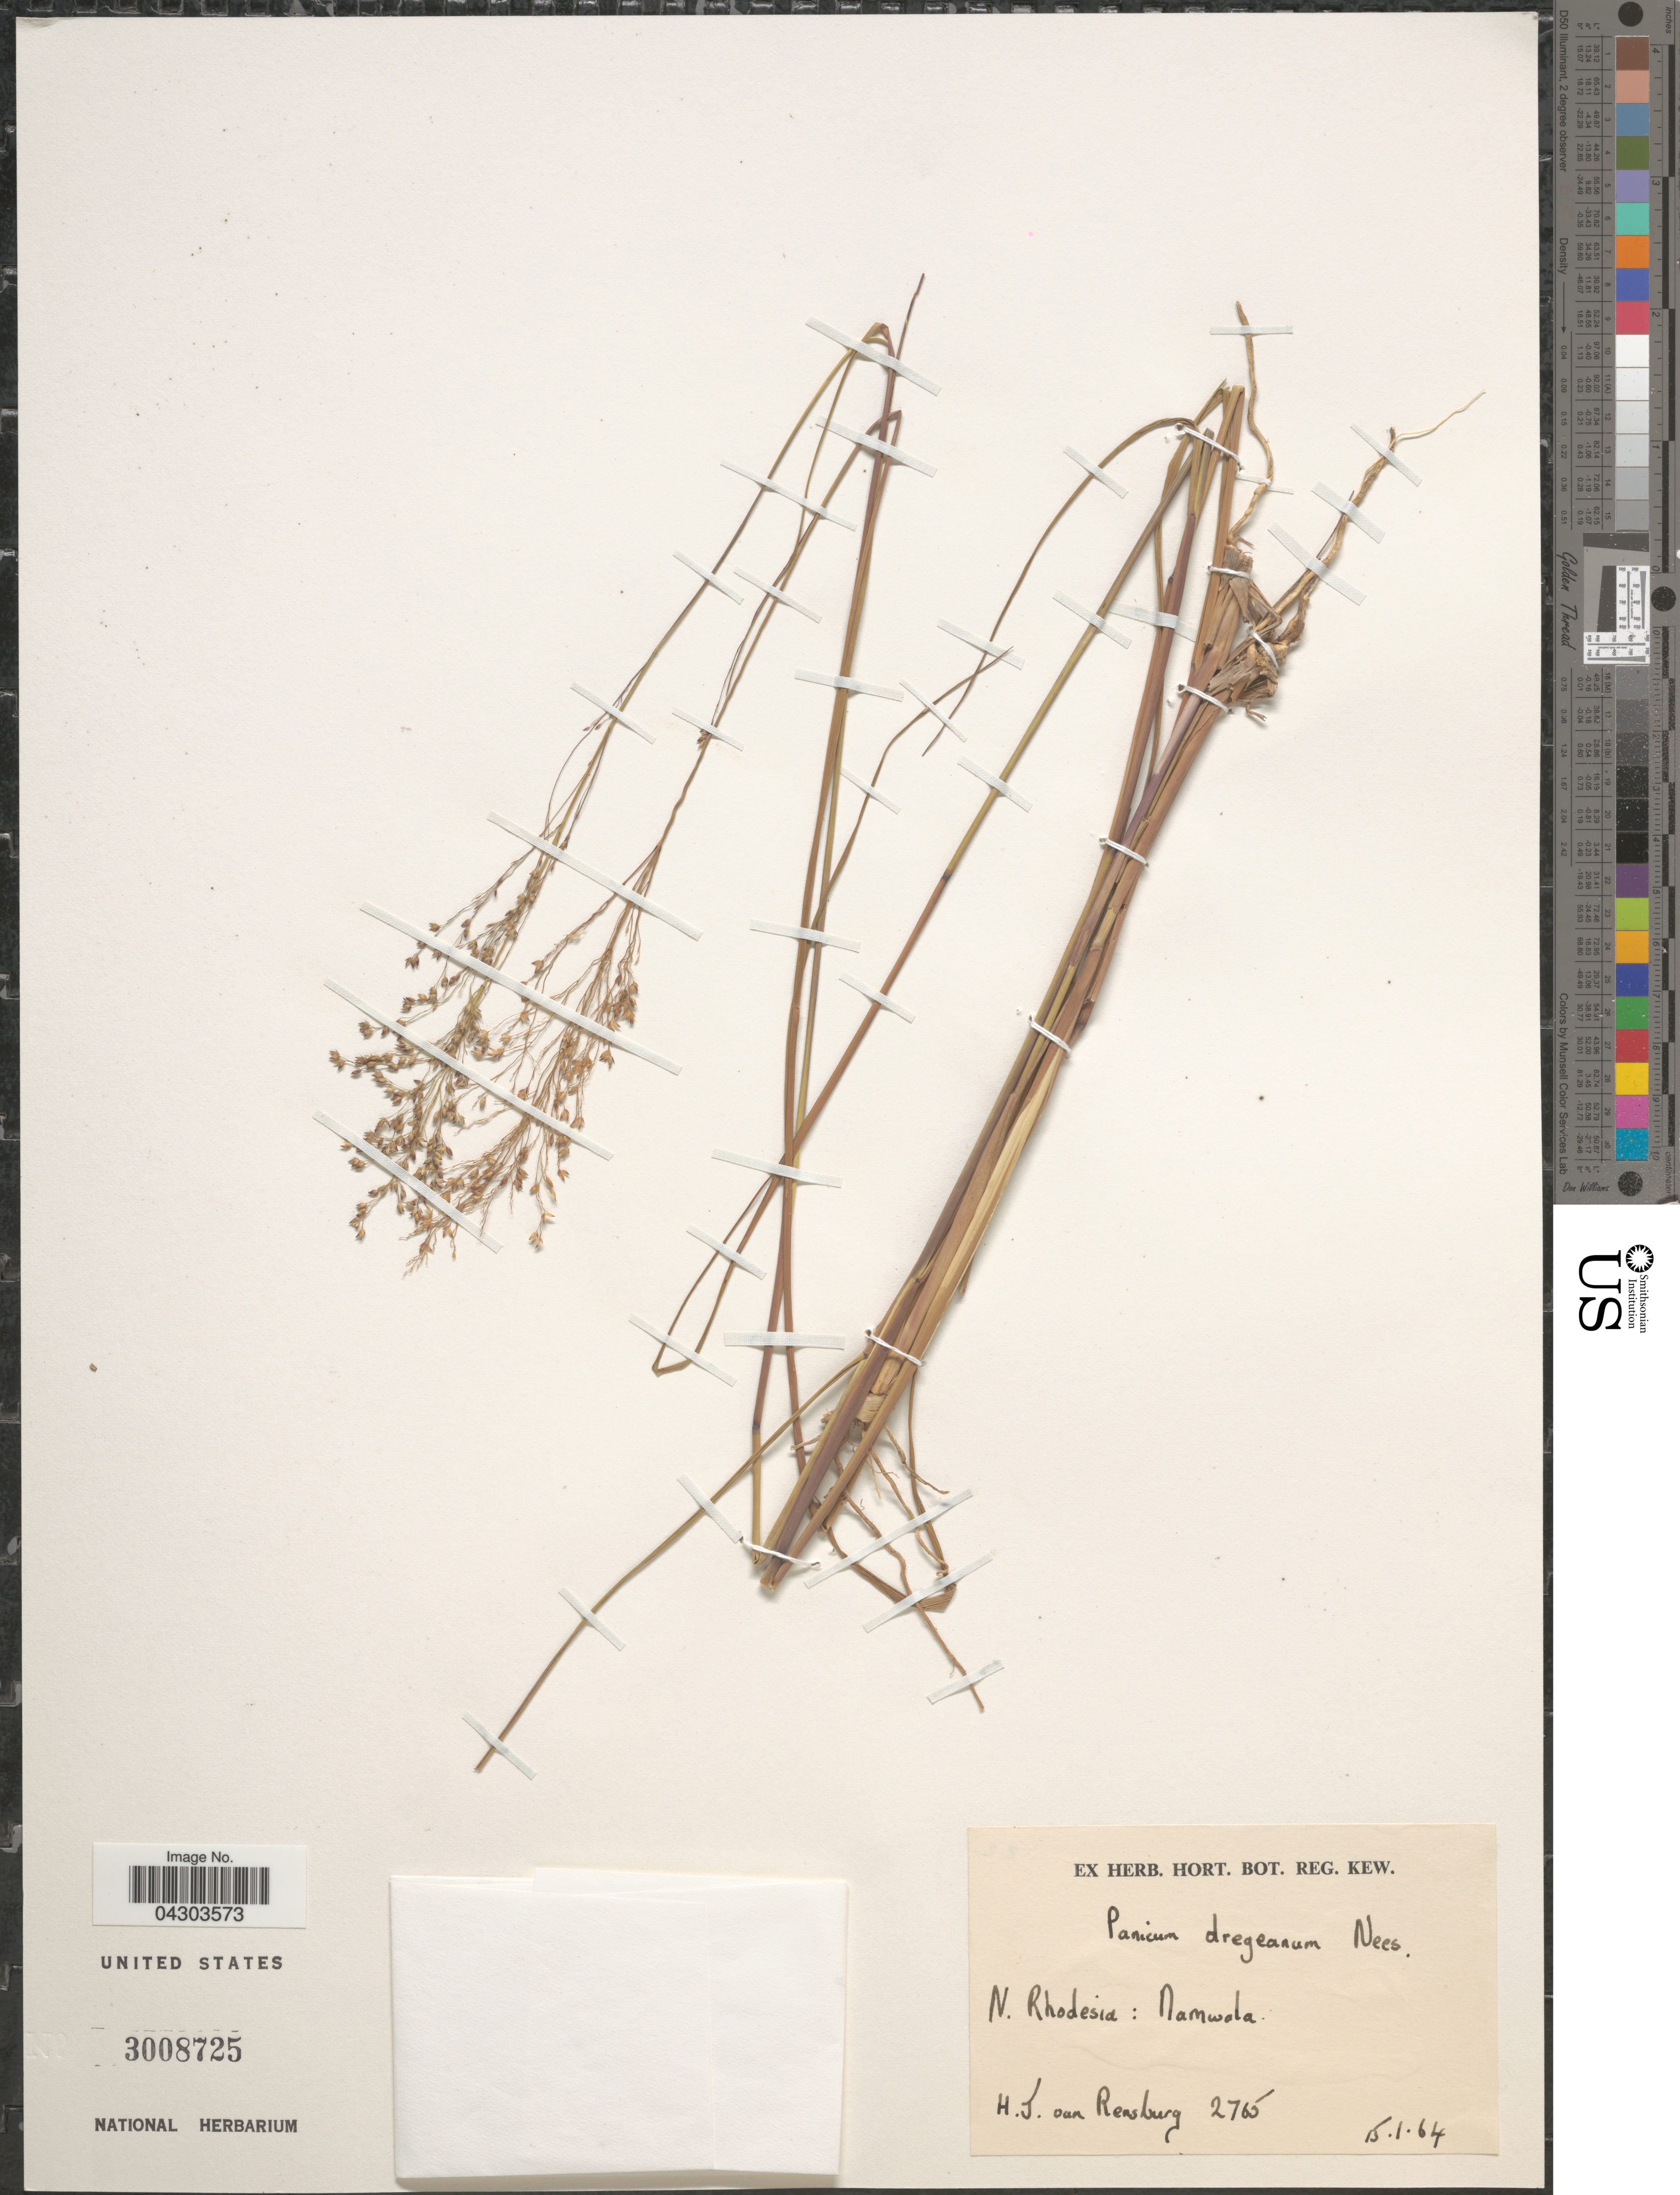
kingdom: Plantae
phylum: Tracheophyta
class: Liliopsida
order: Poales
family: Poaceae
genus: Panicum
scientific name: Panicum dregeanum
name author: Nees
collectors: H. van Rensburg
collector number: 2765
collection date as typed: Transcribed d/m/y: 15/1/64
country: Zambia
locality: N. Rhodesia: Namwala.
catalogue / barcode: US 3008725